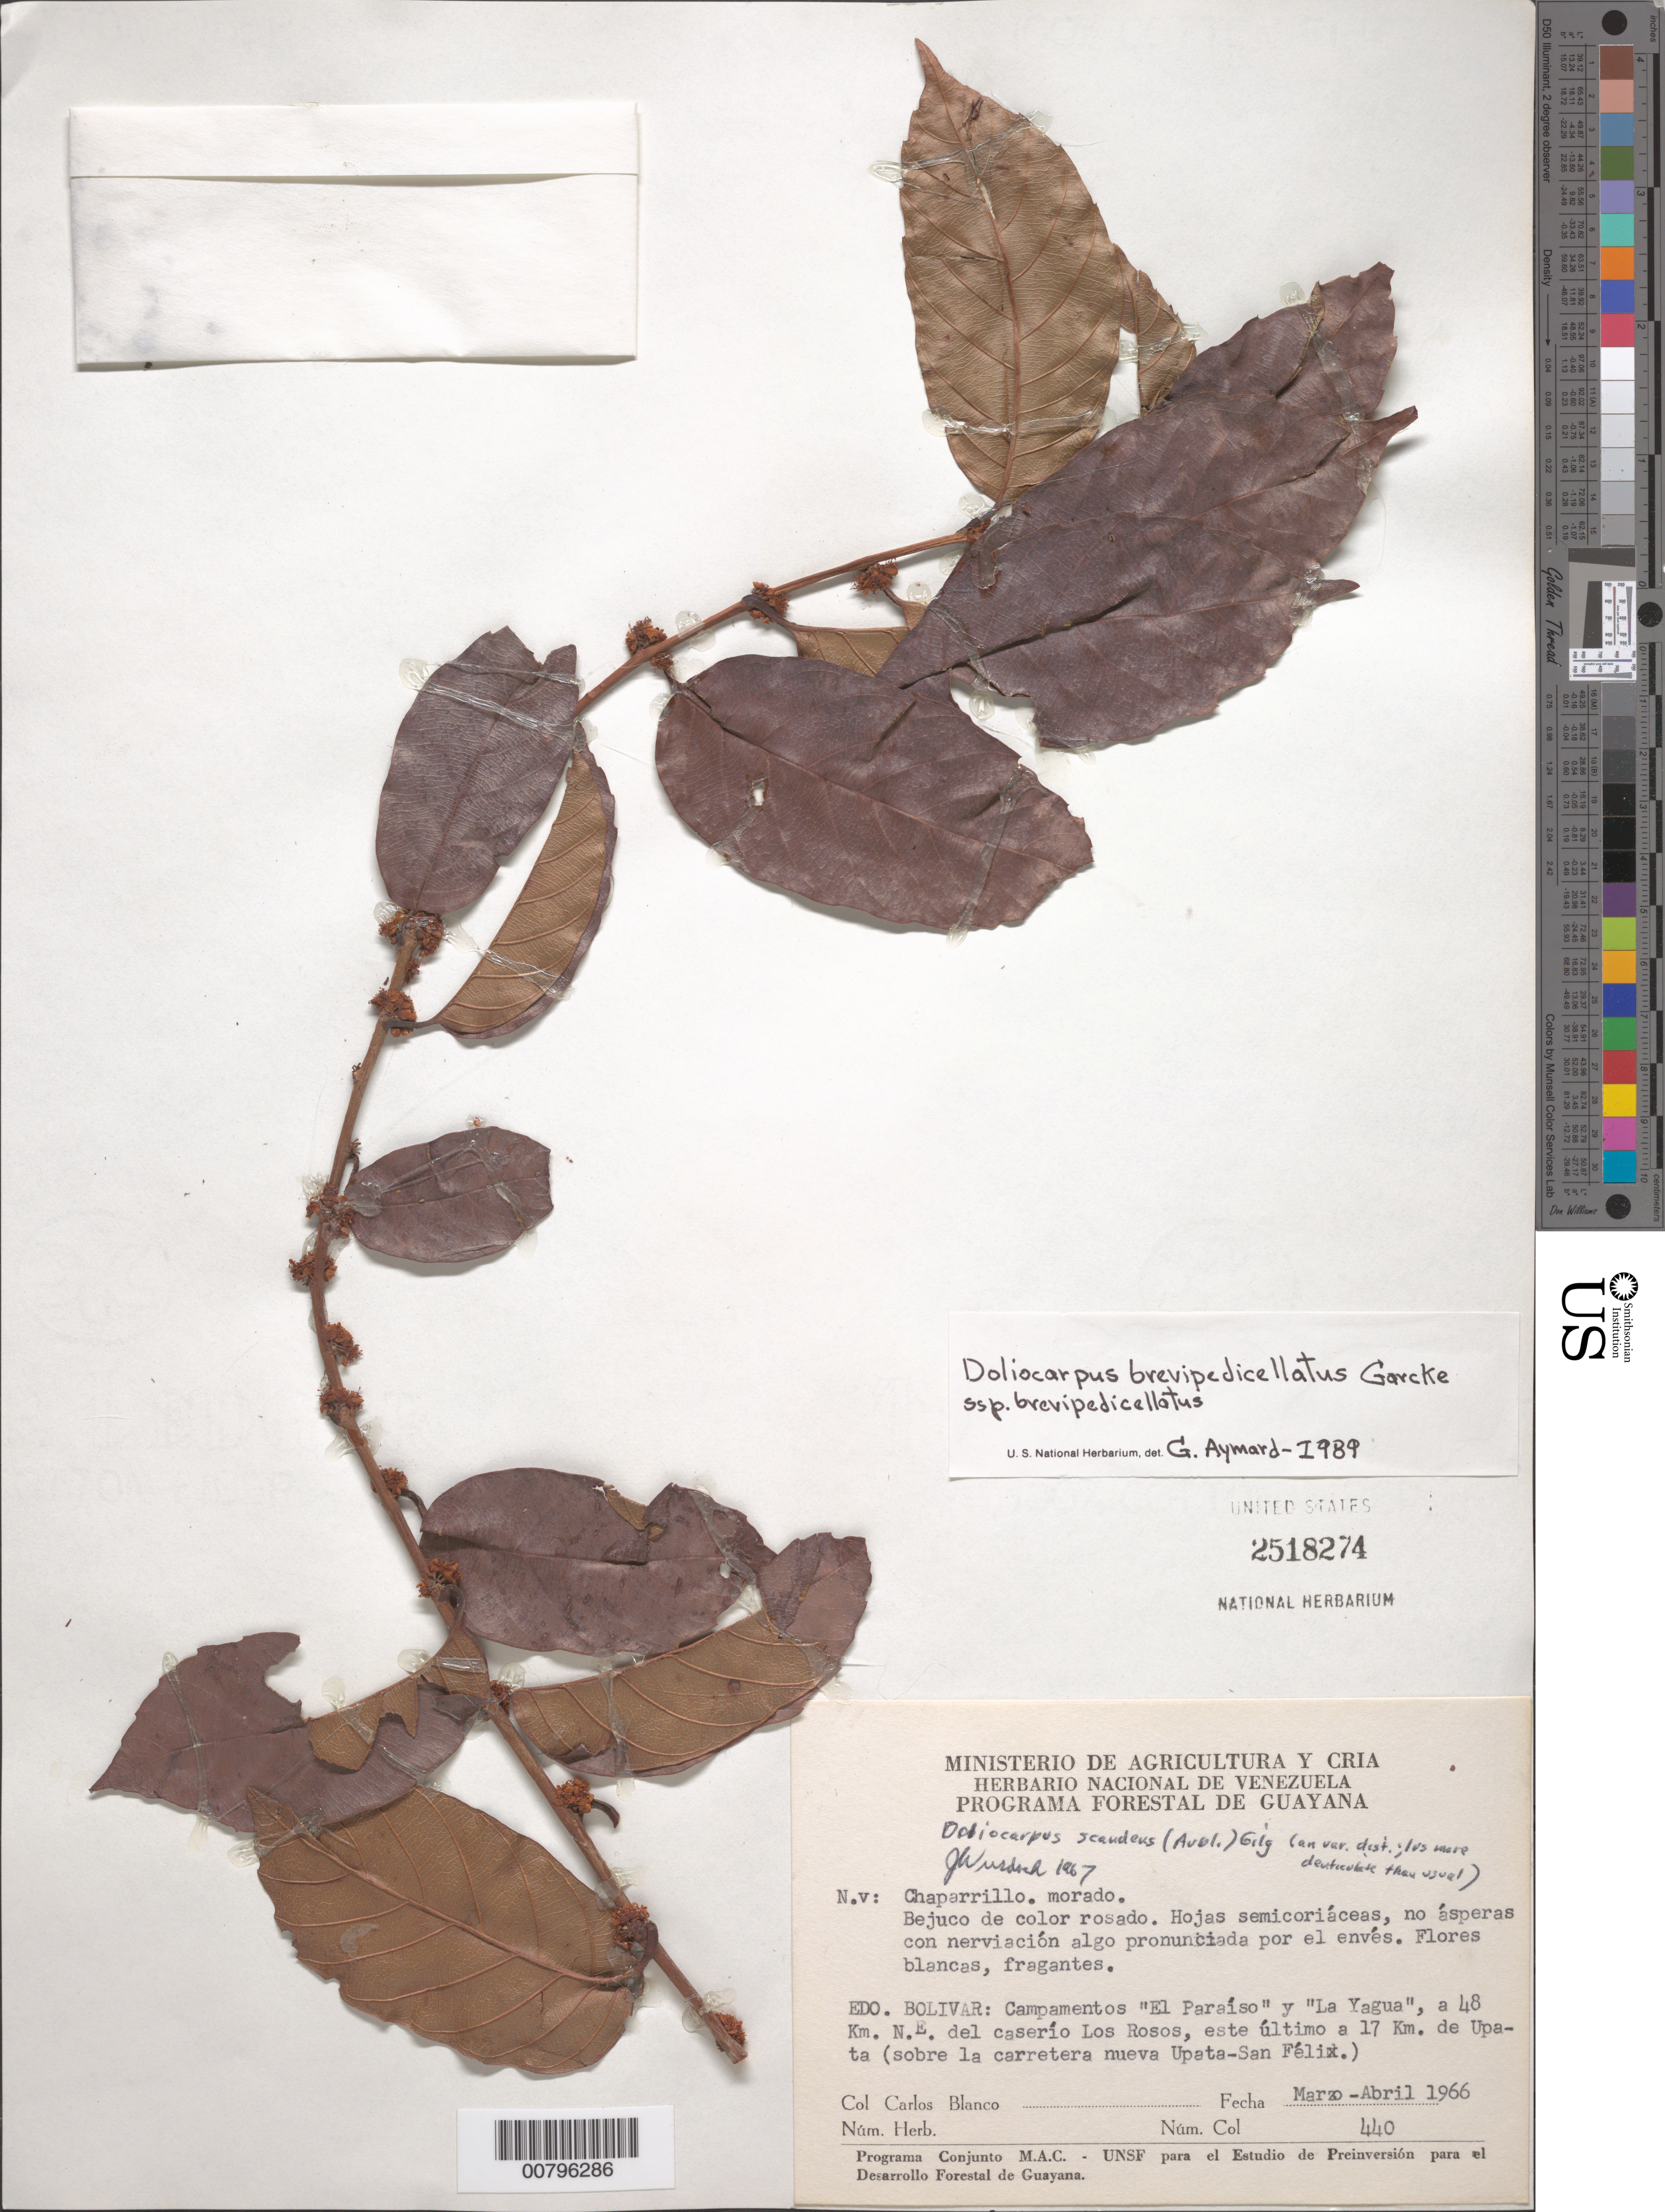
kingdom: Plantae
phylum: Tracheophyta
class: Magnoliopsida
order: Dilleniales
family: Dilleniaceae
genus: Doliocarpus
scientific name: Doliocarpus brevipedicellatus subsp. brevipedicellatus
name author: Garcke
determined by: Aymard C., G. A., (PORT), Univ. Nac. Exp. de los Llanos Ezequiel Zamora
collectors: C. A. Blanco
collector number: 440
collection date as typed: Mar-66 to Apr-66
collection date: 1966-03/1966-04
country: Venezuela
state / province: Bolívar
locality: Campamentos "El Paraiso" y "La Yagua", a 48 km NE del caserío Los Rosos, este ultimo a 17 km de Upata (sobre la carretera nueva Upata-San Felix)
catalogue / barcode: US 251827A